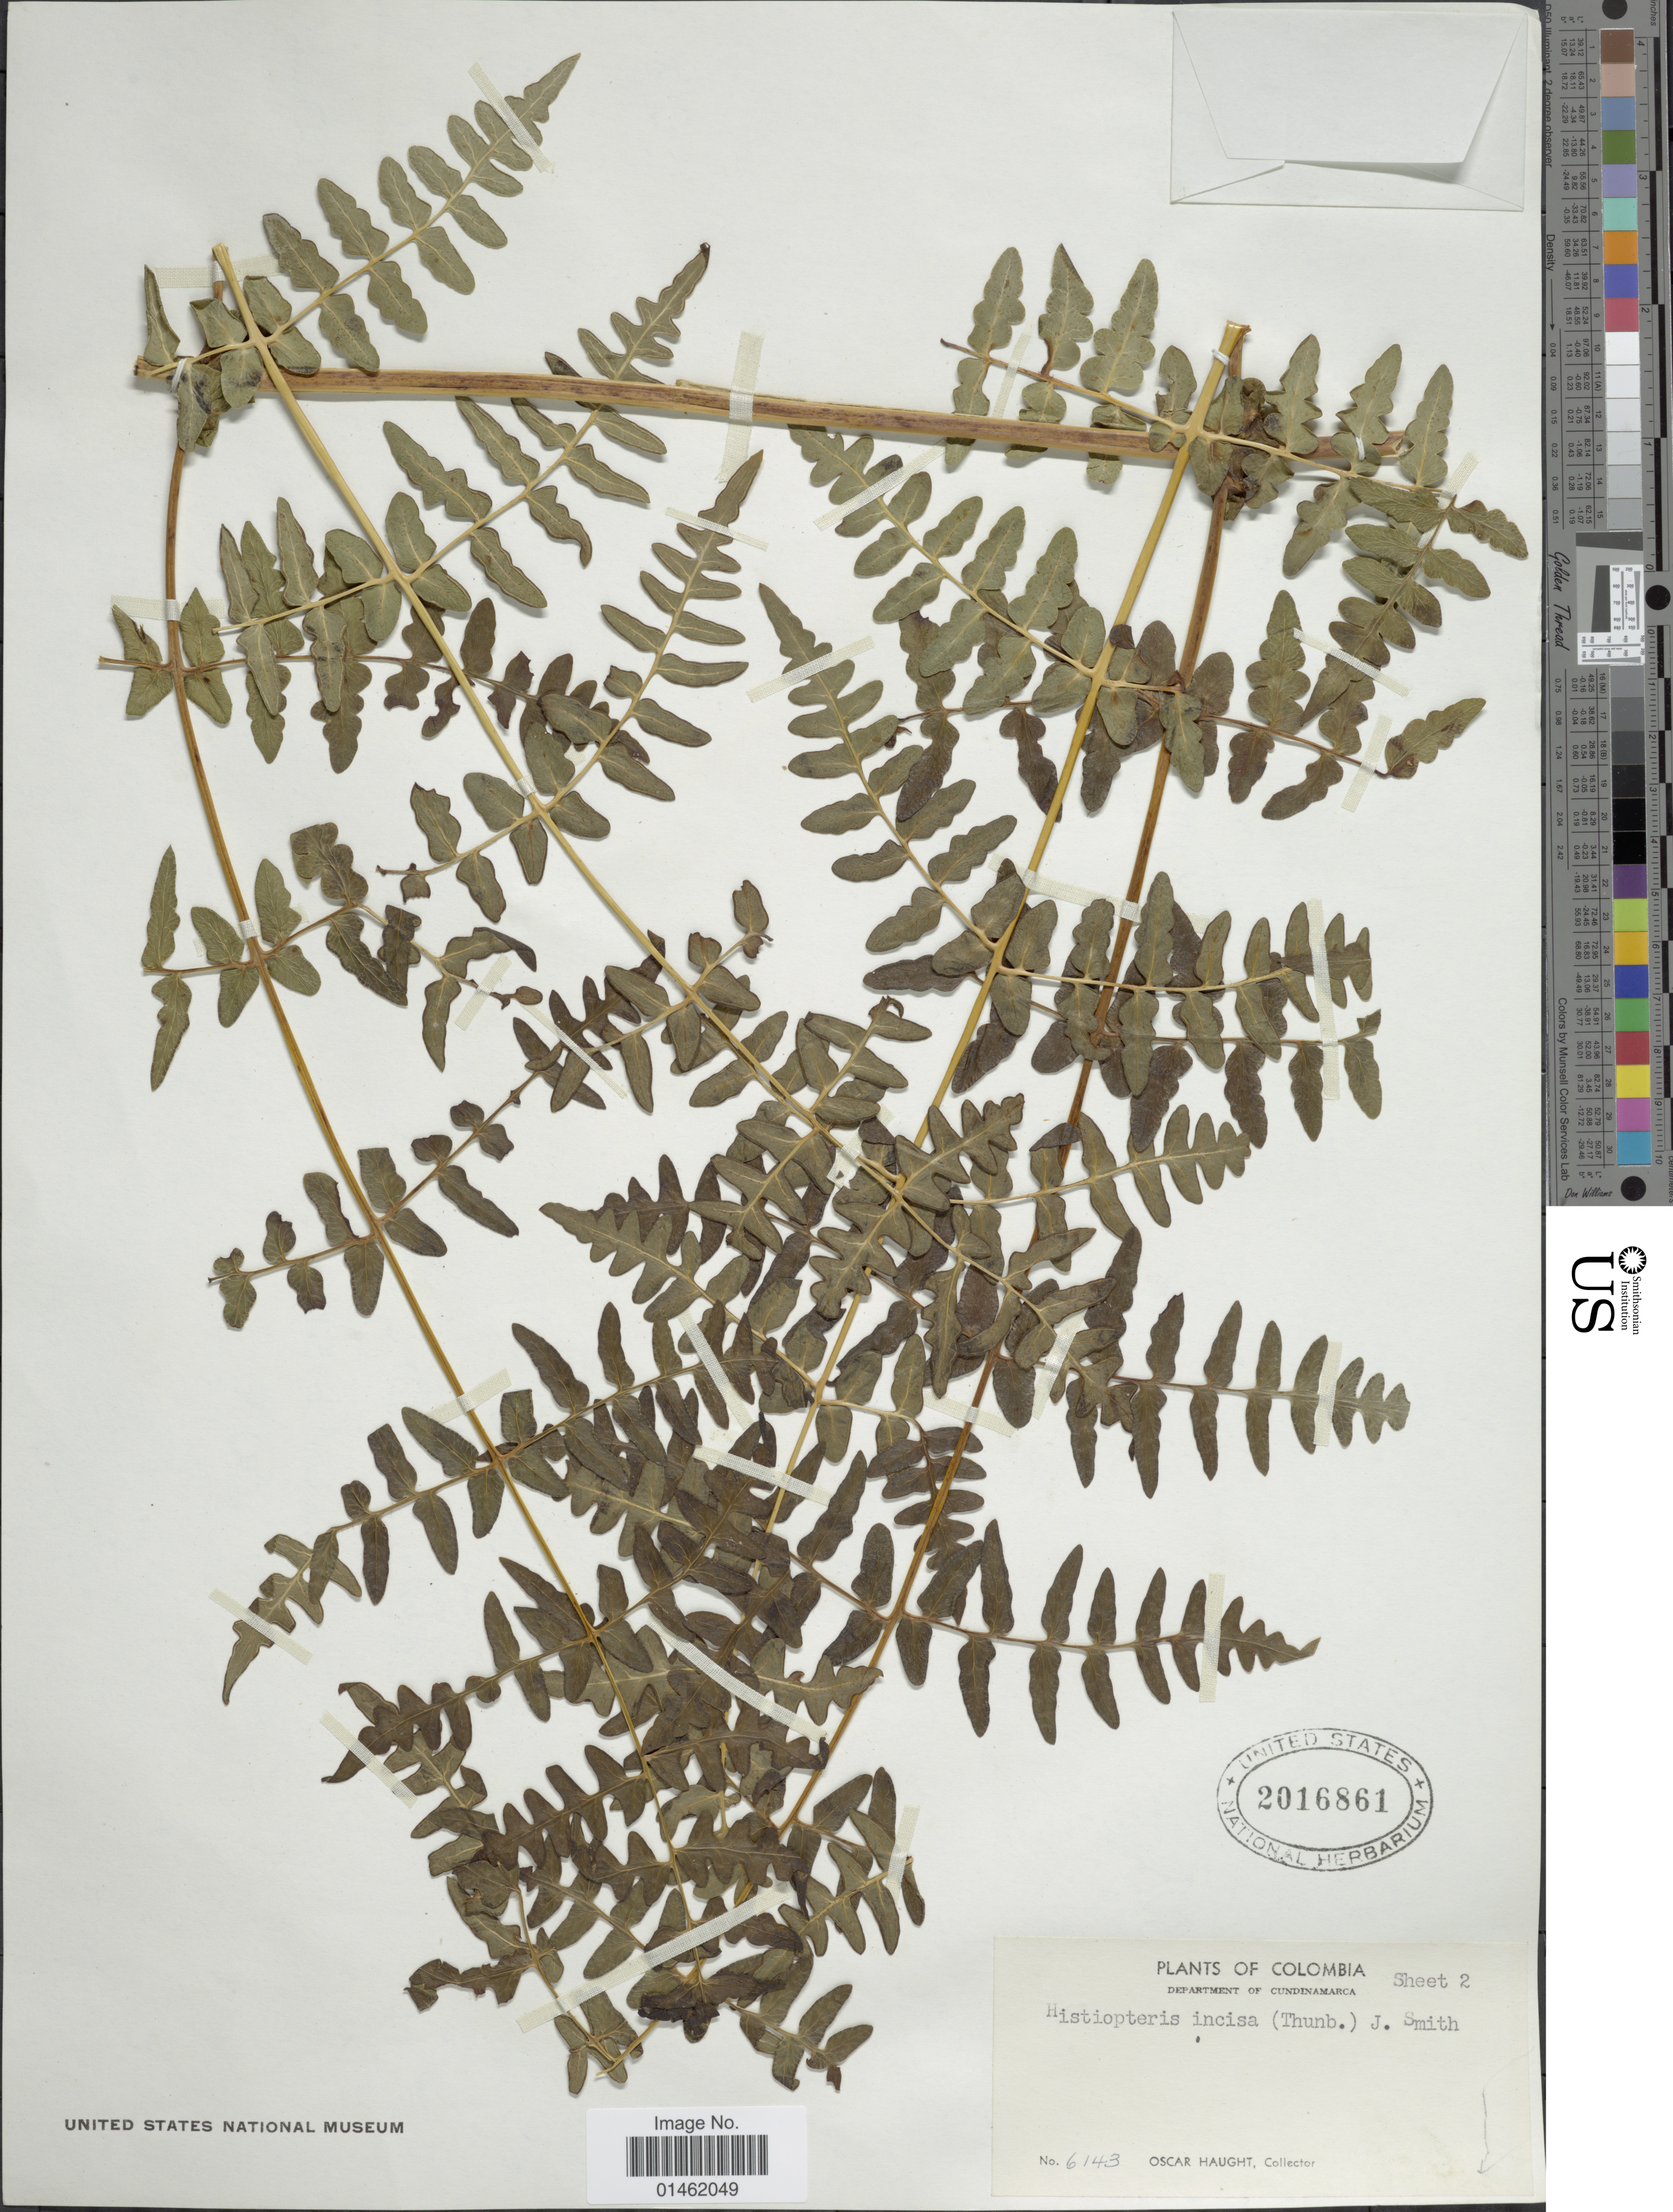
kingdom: Plantae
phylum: Tracheophyta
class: Polypodiopsida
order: Polypodiales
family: Dennstaedtiaceae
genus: Histiopteris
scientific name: Histiopteris incisa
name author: (Thunb.) J. Sm.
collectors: O. L. Haught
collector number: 6143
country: Colombia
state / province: Cundinamarca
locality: Department of Cundinamarca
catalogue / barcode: US 2016861